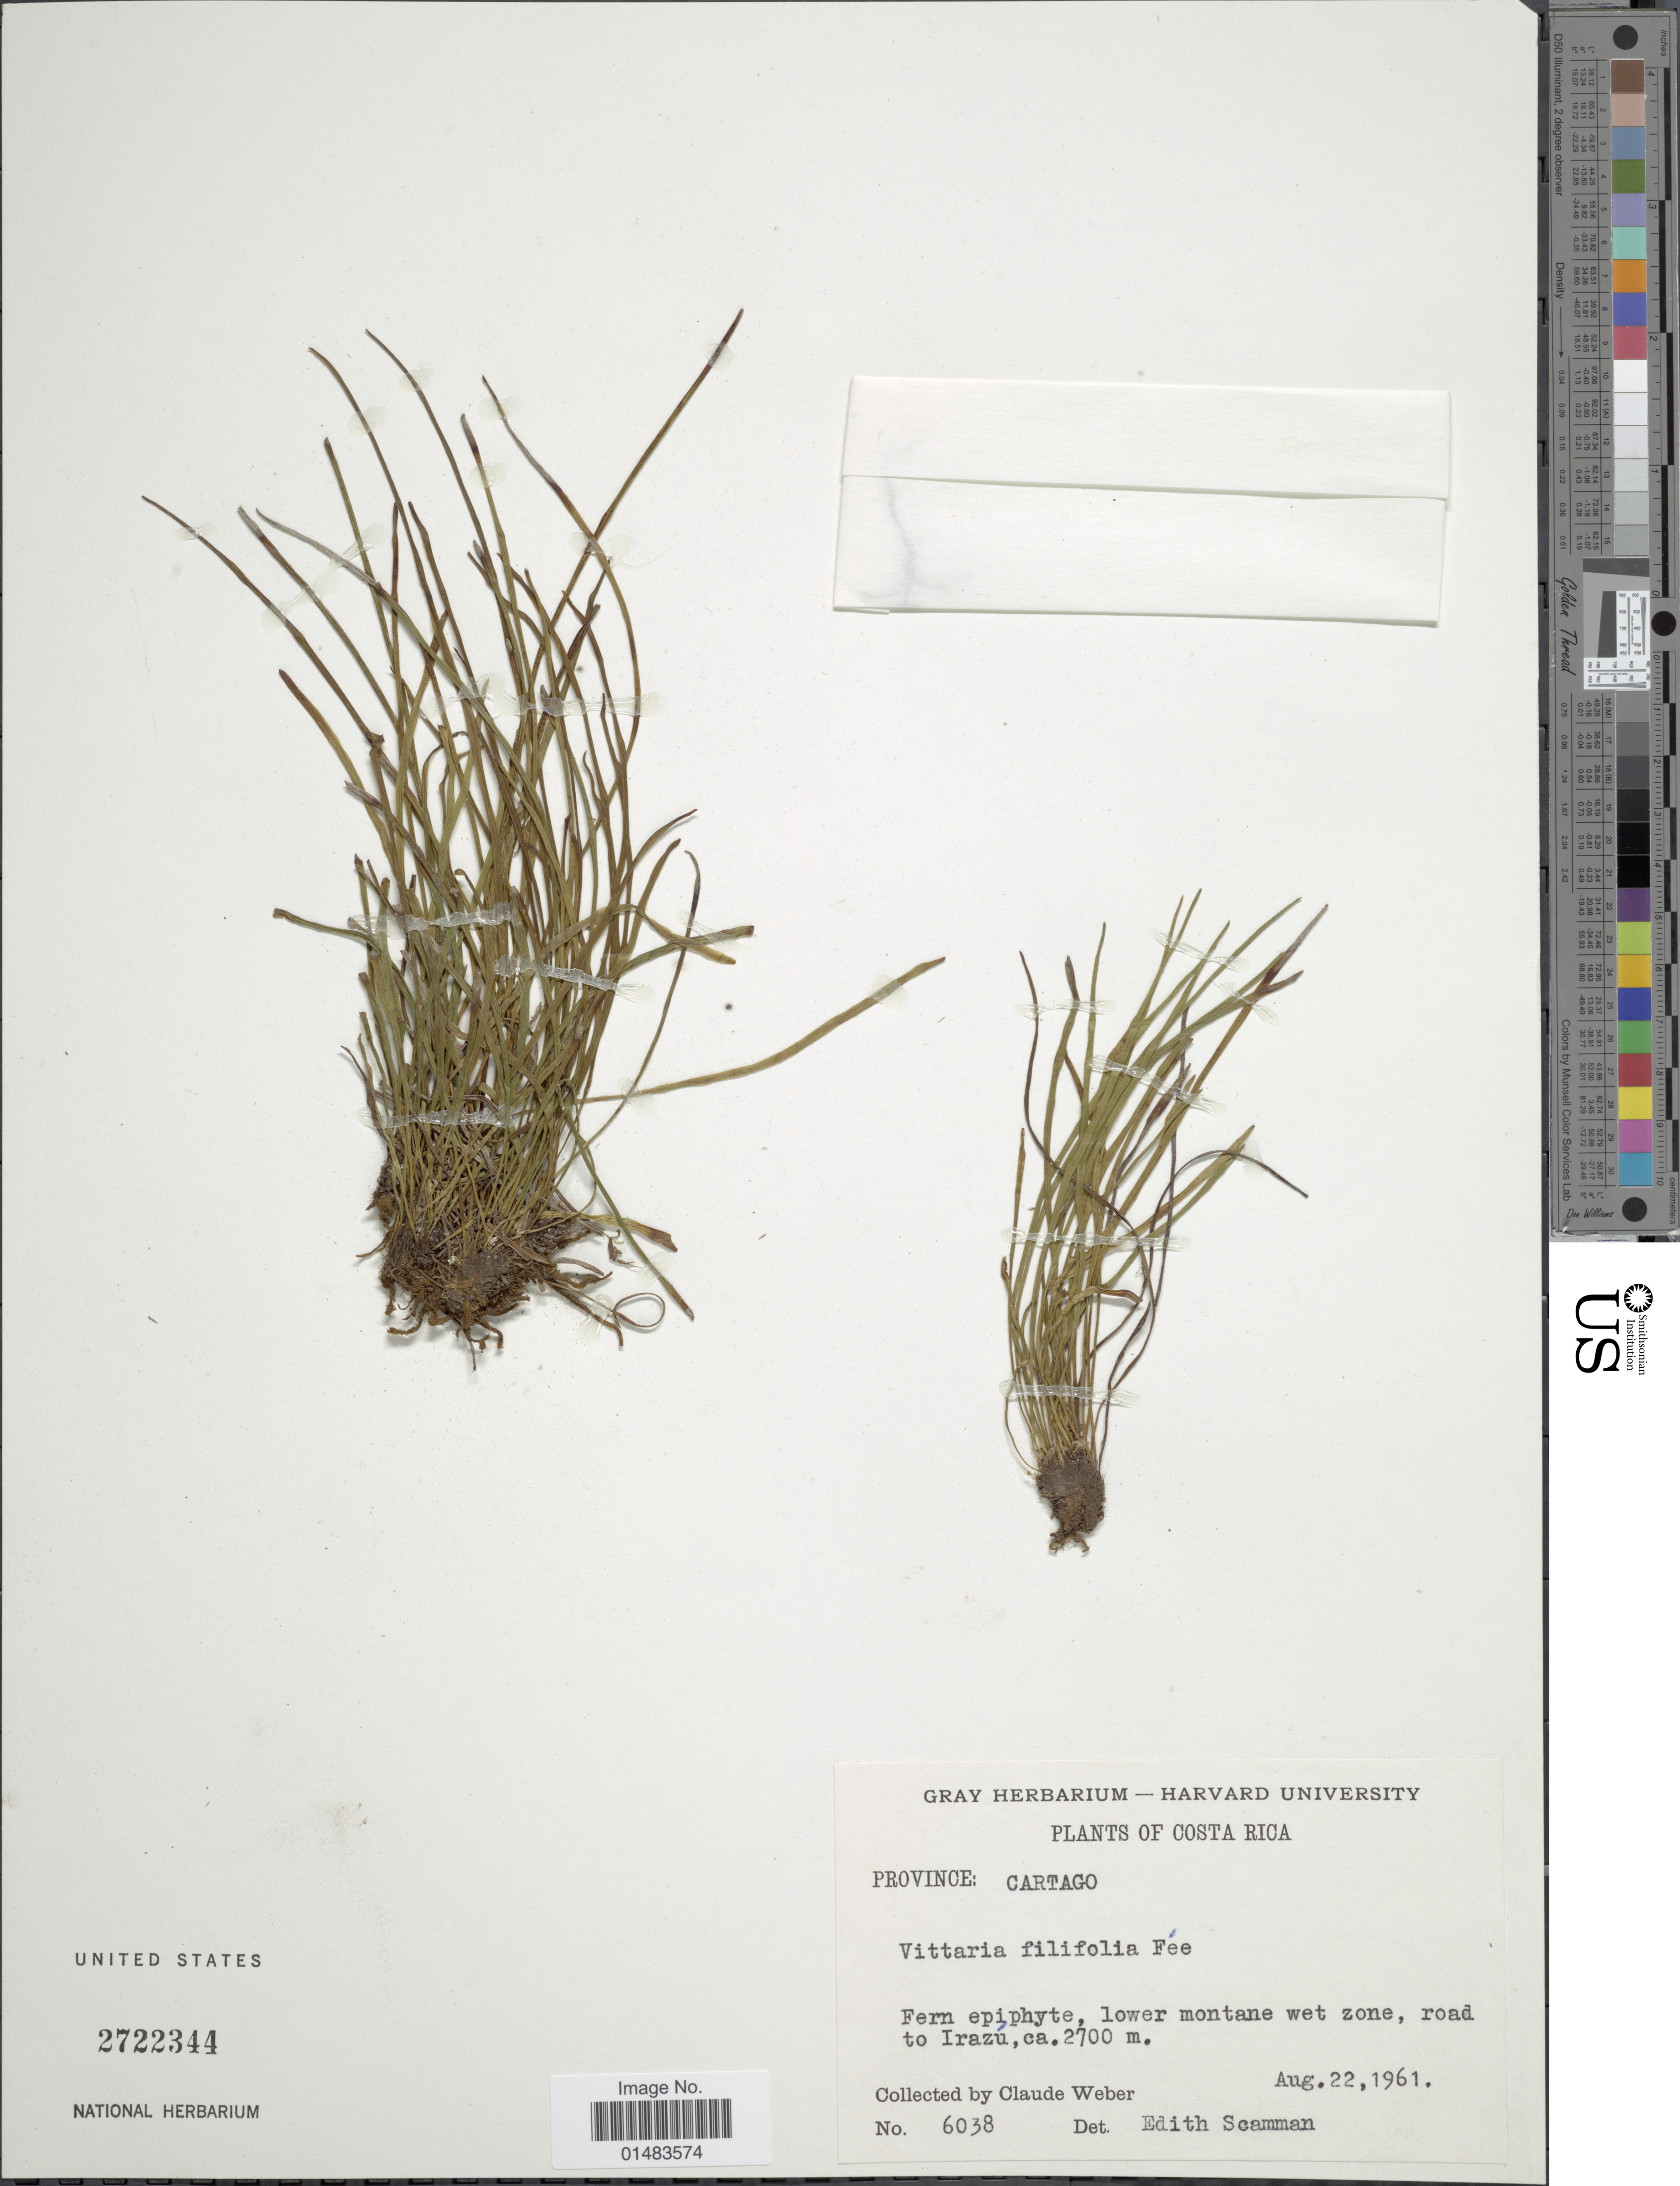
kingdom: Plantae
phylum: Tracheophyta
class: Polypodiopsida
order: Polypodiales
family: Pteridaceae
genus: Vittaria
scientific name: Vittaria graminifolia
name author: Kaulf.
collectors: C. Weber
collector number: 6038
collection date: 1961-08-22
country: Costa Rica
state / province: Cartago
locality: Costa Rica, Fern epiphyte, lower montane wet zone, road to Irazu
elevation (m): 2700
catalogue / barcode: US 2722344